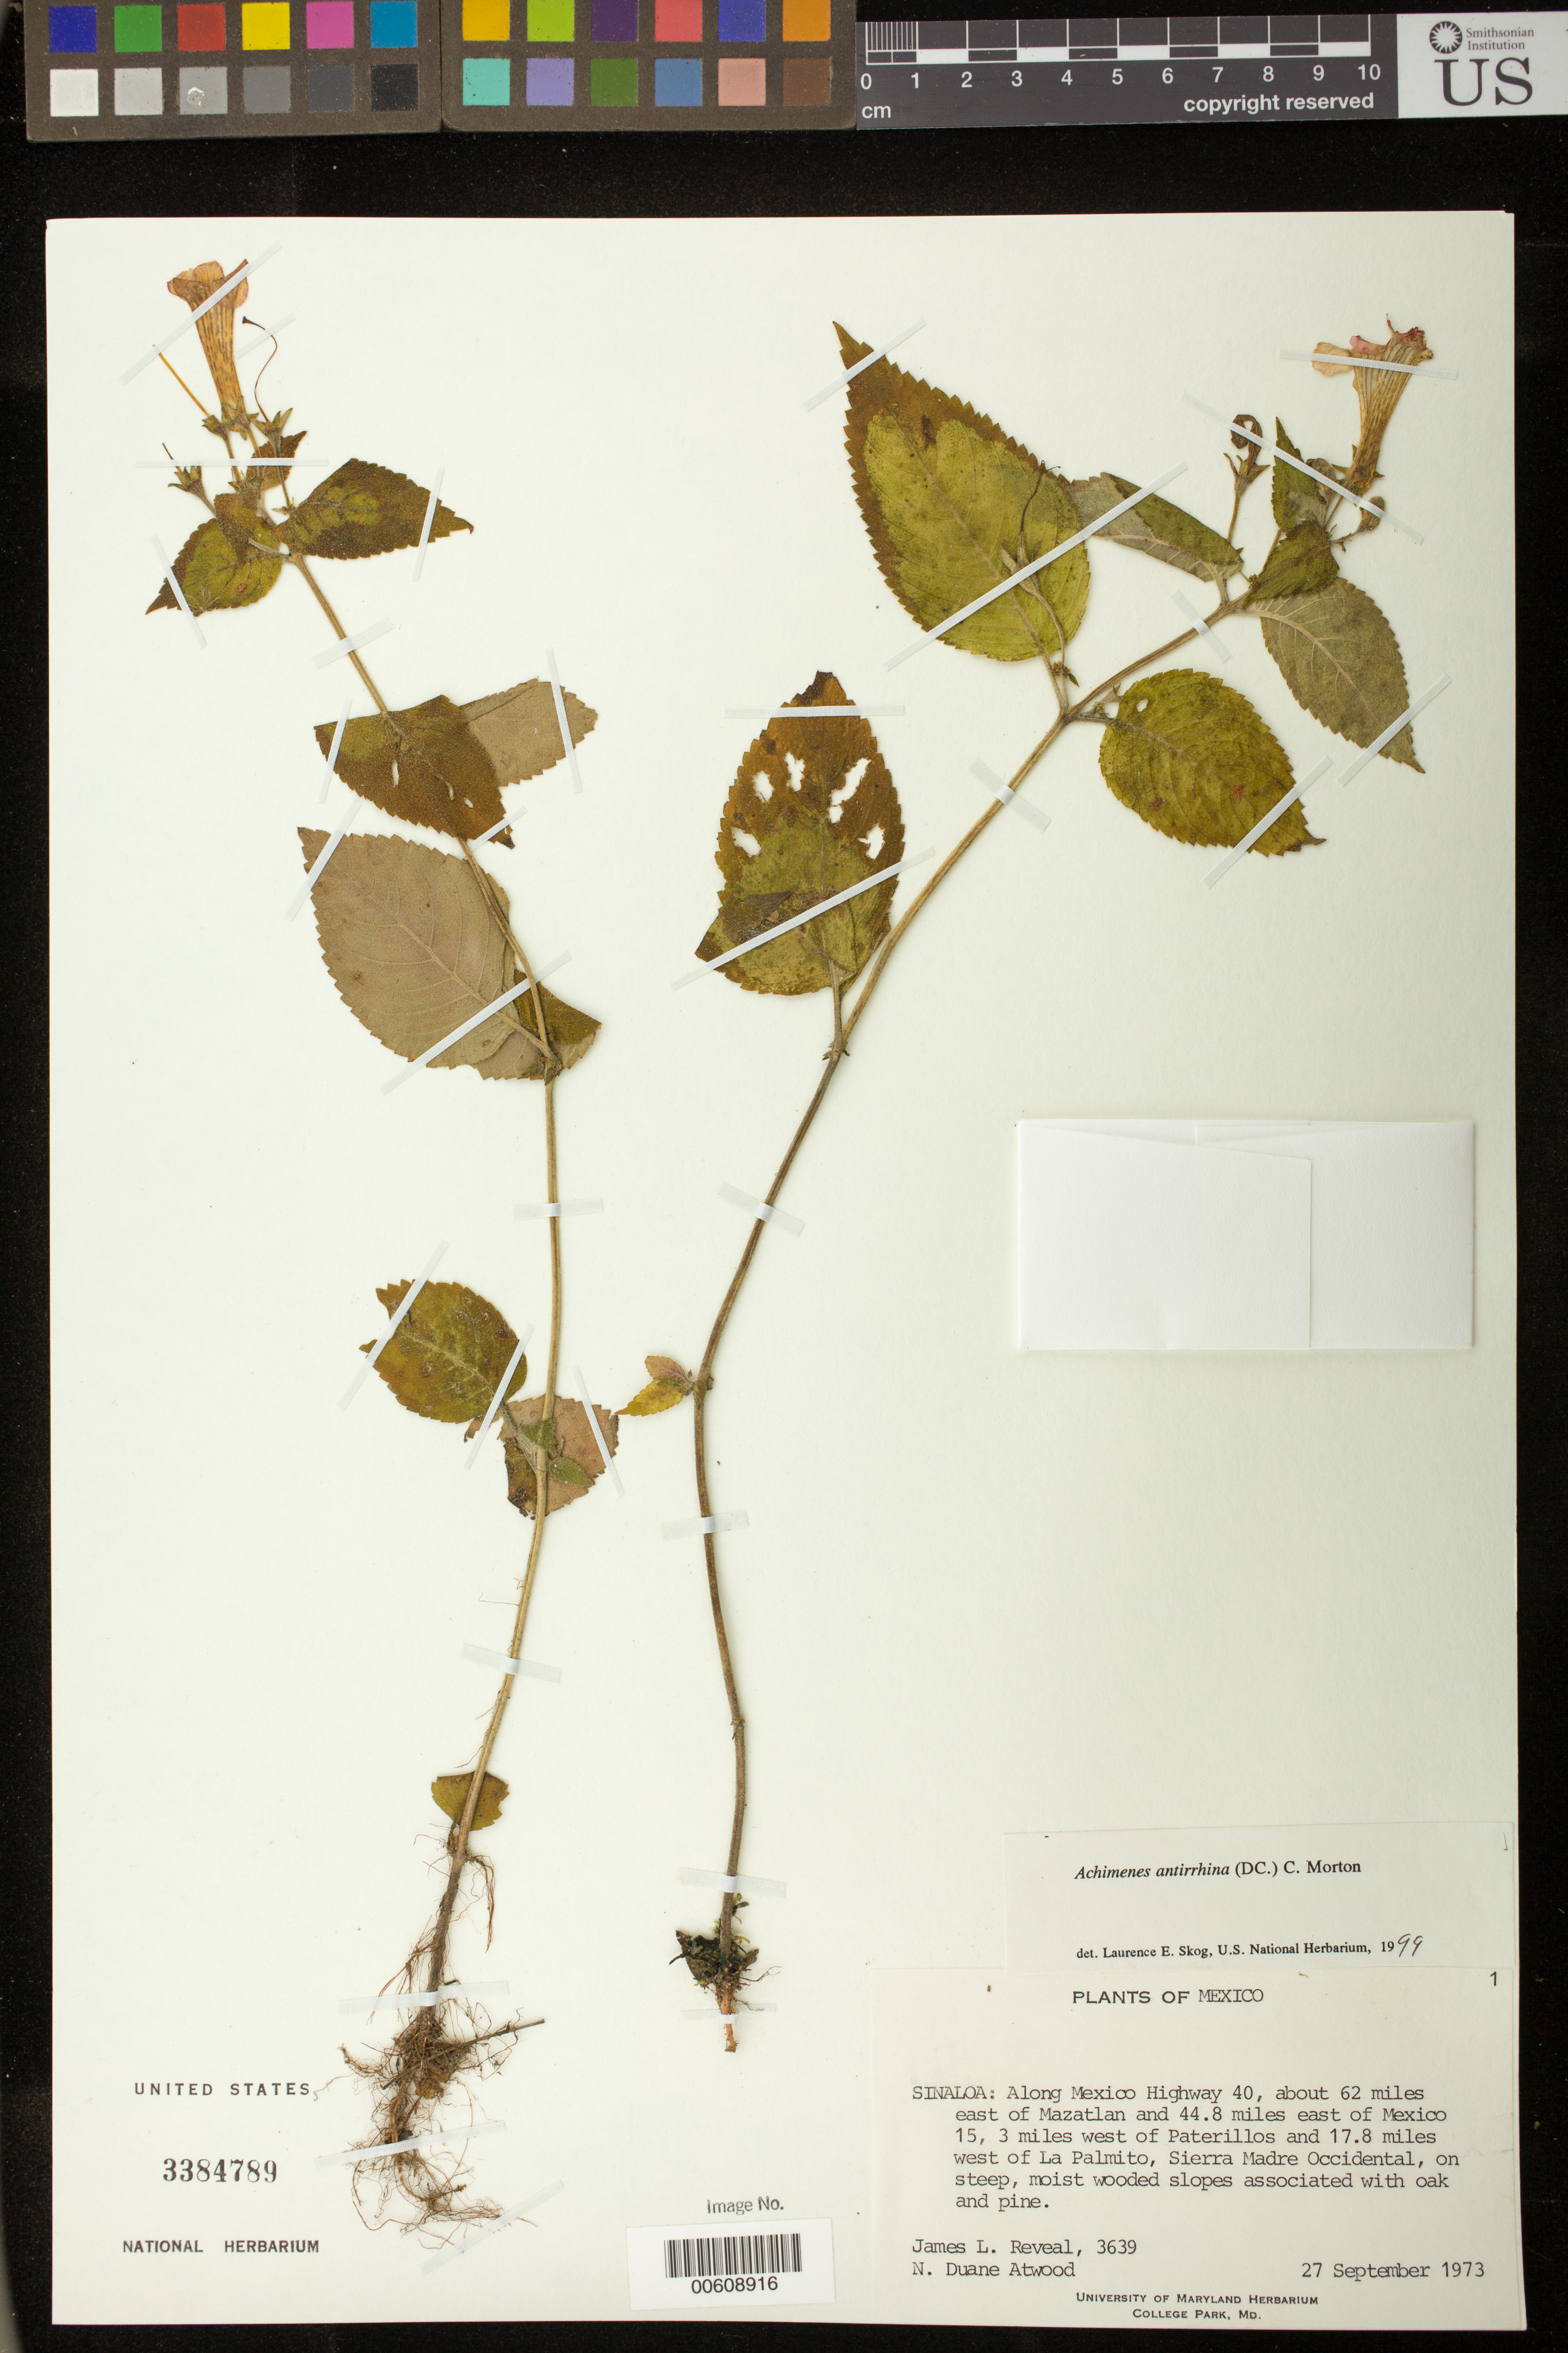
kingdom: Plantae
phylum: Tracheophyta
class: Magnoliopsida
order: Lamiales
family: Gesneriaceae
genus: Achimenes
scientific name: Achimenes antirrhina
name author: (DC.) C.V. Morton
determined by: Skog, Laurence E.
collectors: J. L. Reveal & N. D. Atwood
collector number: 3639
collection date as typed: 27 Sep 1973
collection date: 1973-09-27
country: Mexico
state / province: Durango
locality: Along Mexico Highway 40, about 62 miles E of Mazatlan and 44.8 miles E of Mexico 15, 3 miles W of Paterillos and 17.8 miles W of La Palmito, Sierra Madre Occidental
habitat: On steep, moist wooded slopes associated with oak and pine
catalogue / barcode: US 3384789